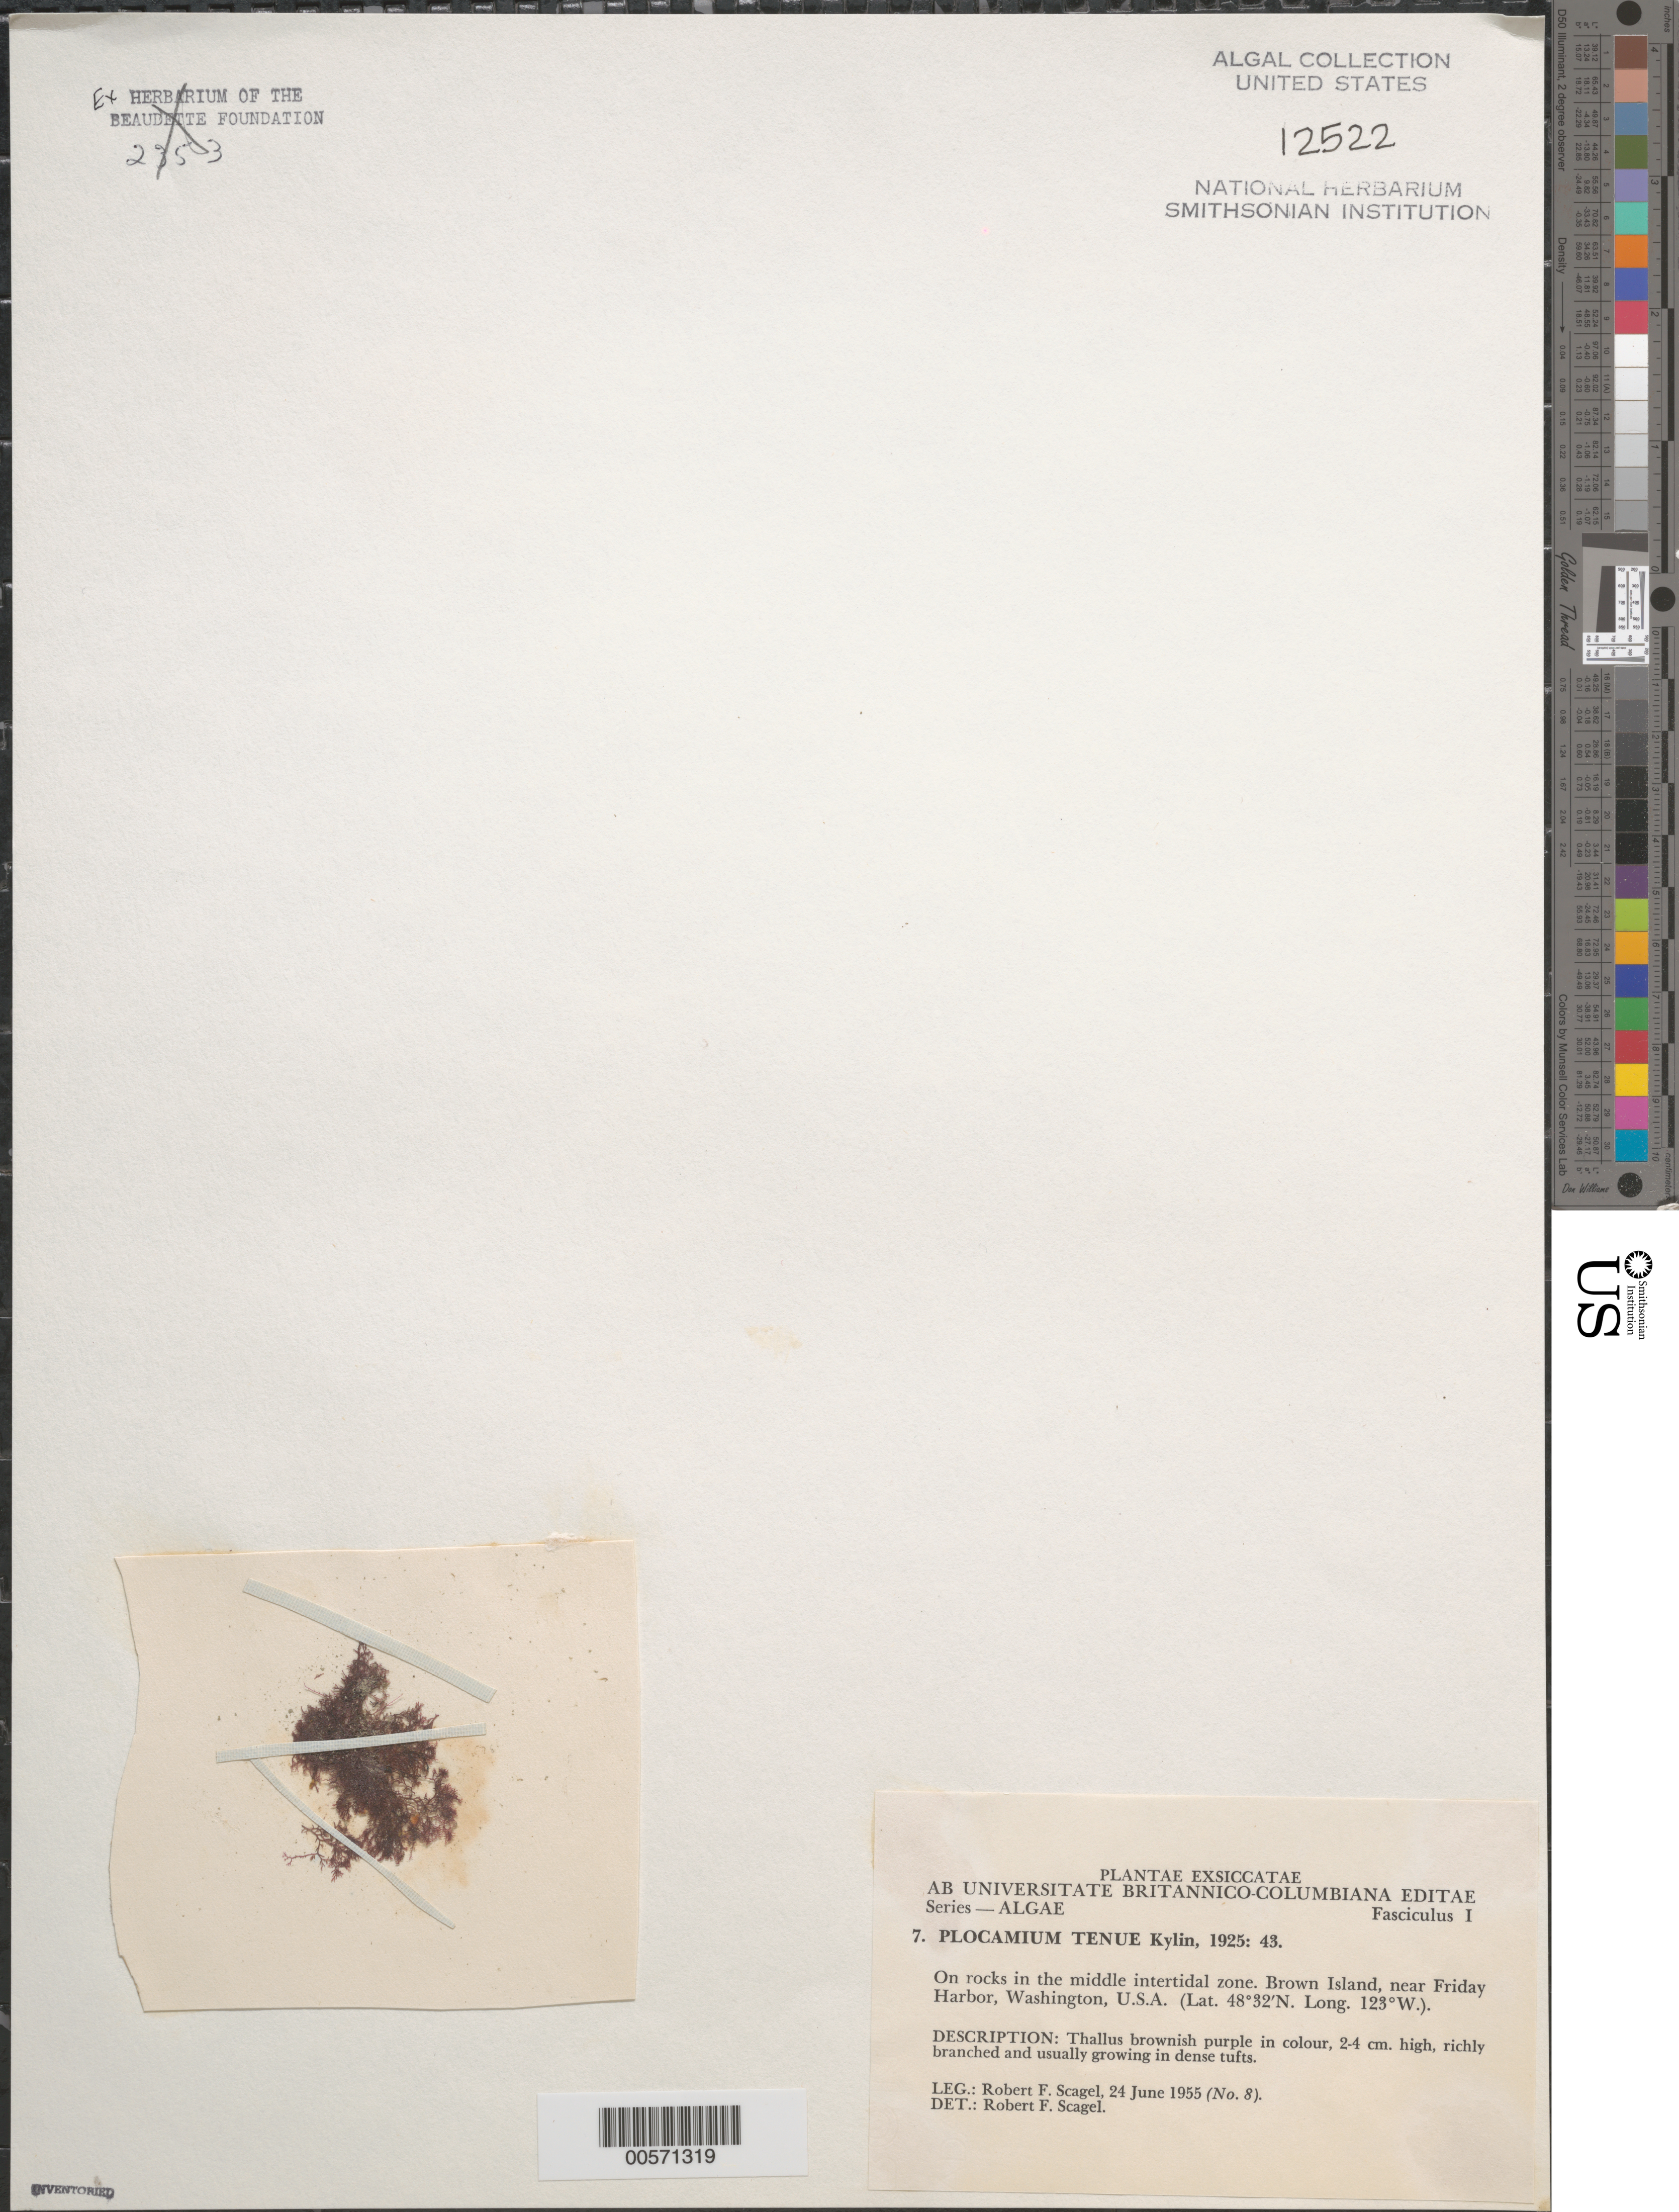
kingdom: Plantae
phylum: Rhodophyta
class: Florideophyceae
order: Plocamiales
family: Plocamiaceae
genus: Plocamium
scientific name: Plocamium violaceum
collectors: R. F. Scagel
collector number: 8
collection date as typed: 24 Jun 1955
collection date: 1955-06-24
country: United States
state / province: Washington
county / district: San Juan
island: San Juan Island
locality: Brown Island, near Friday Harbor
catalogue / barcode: US 12522